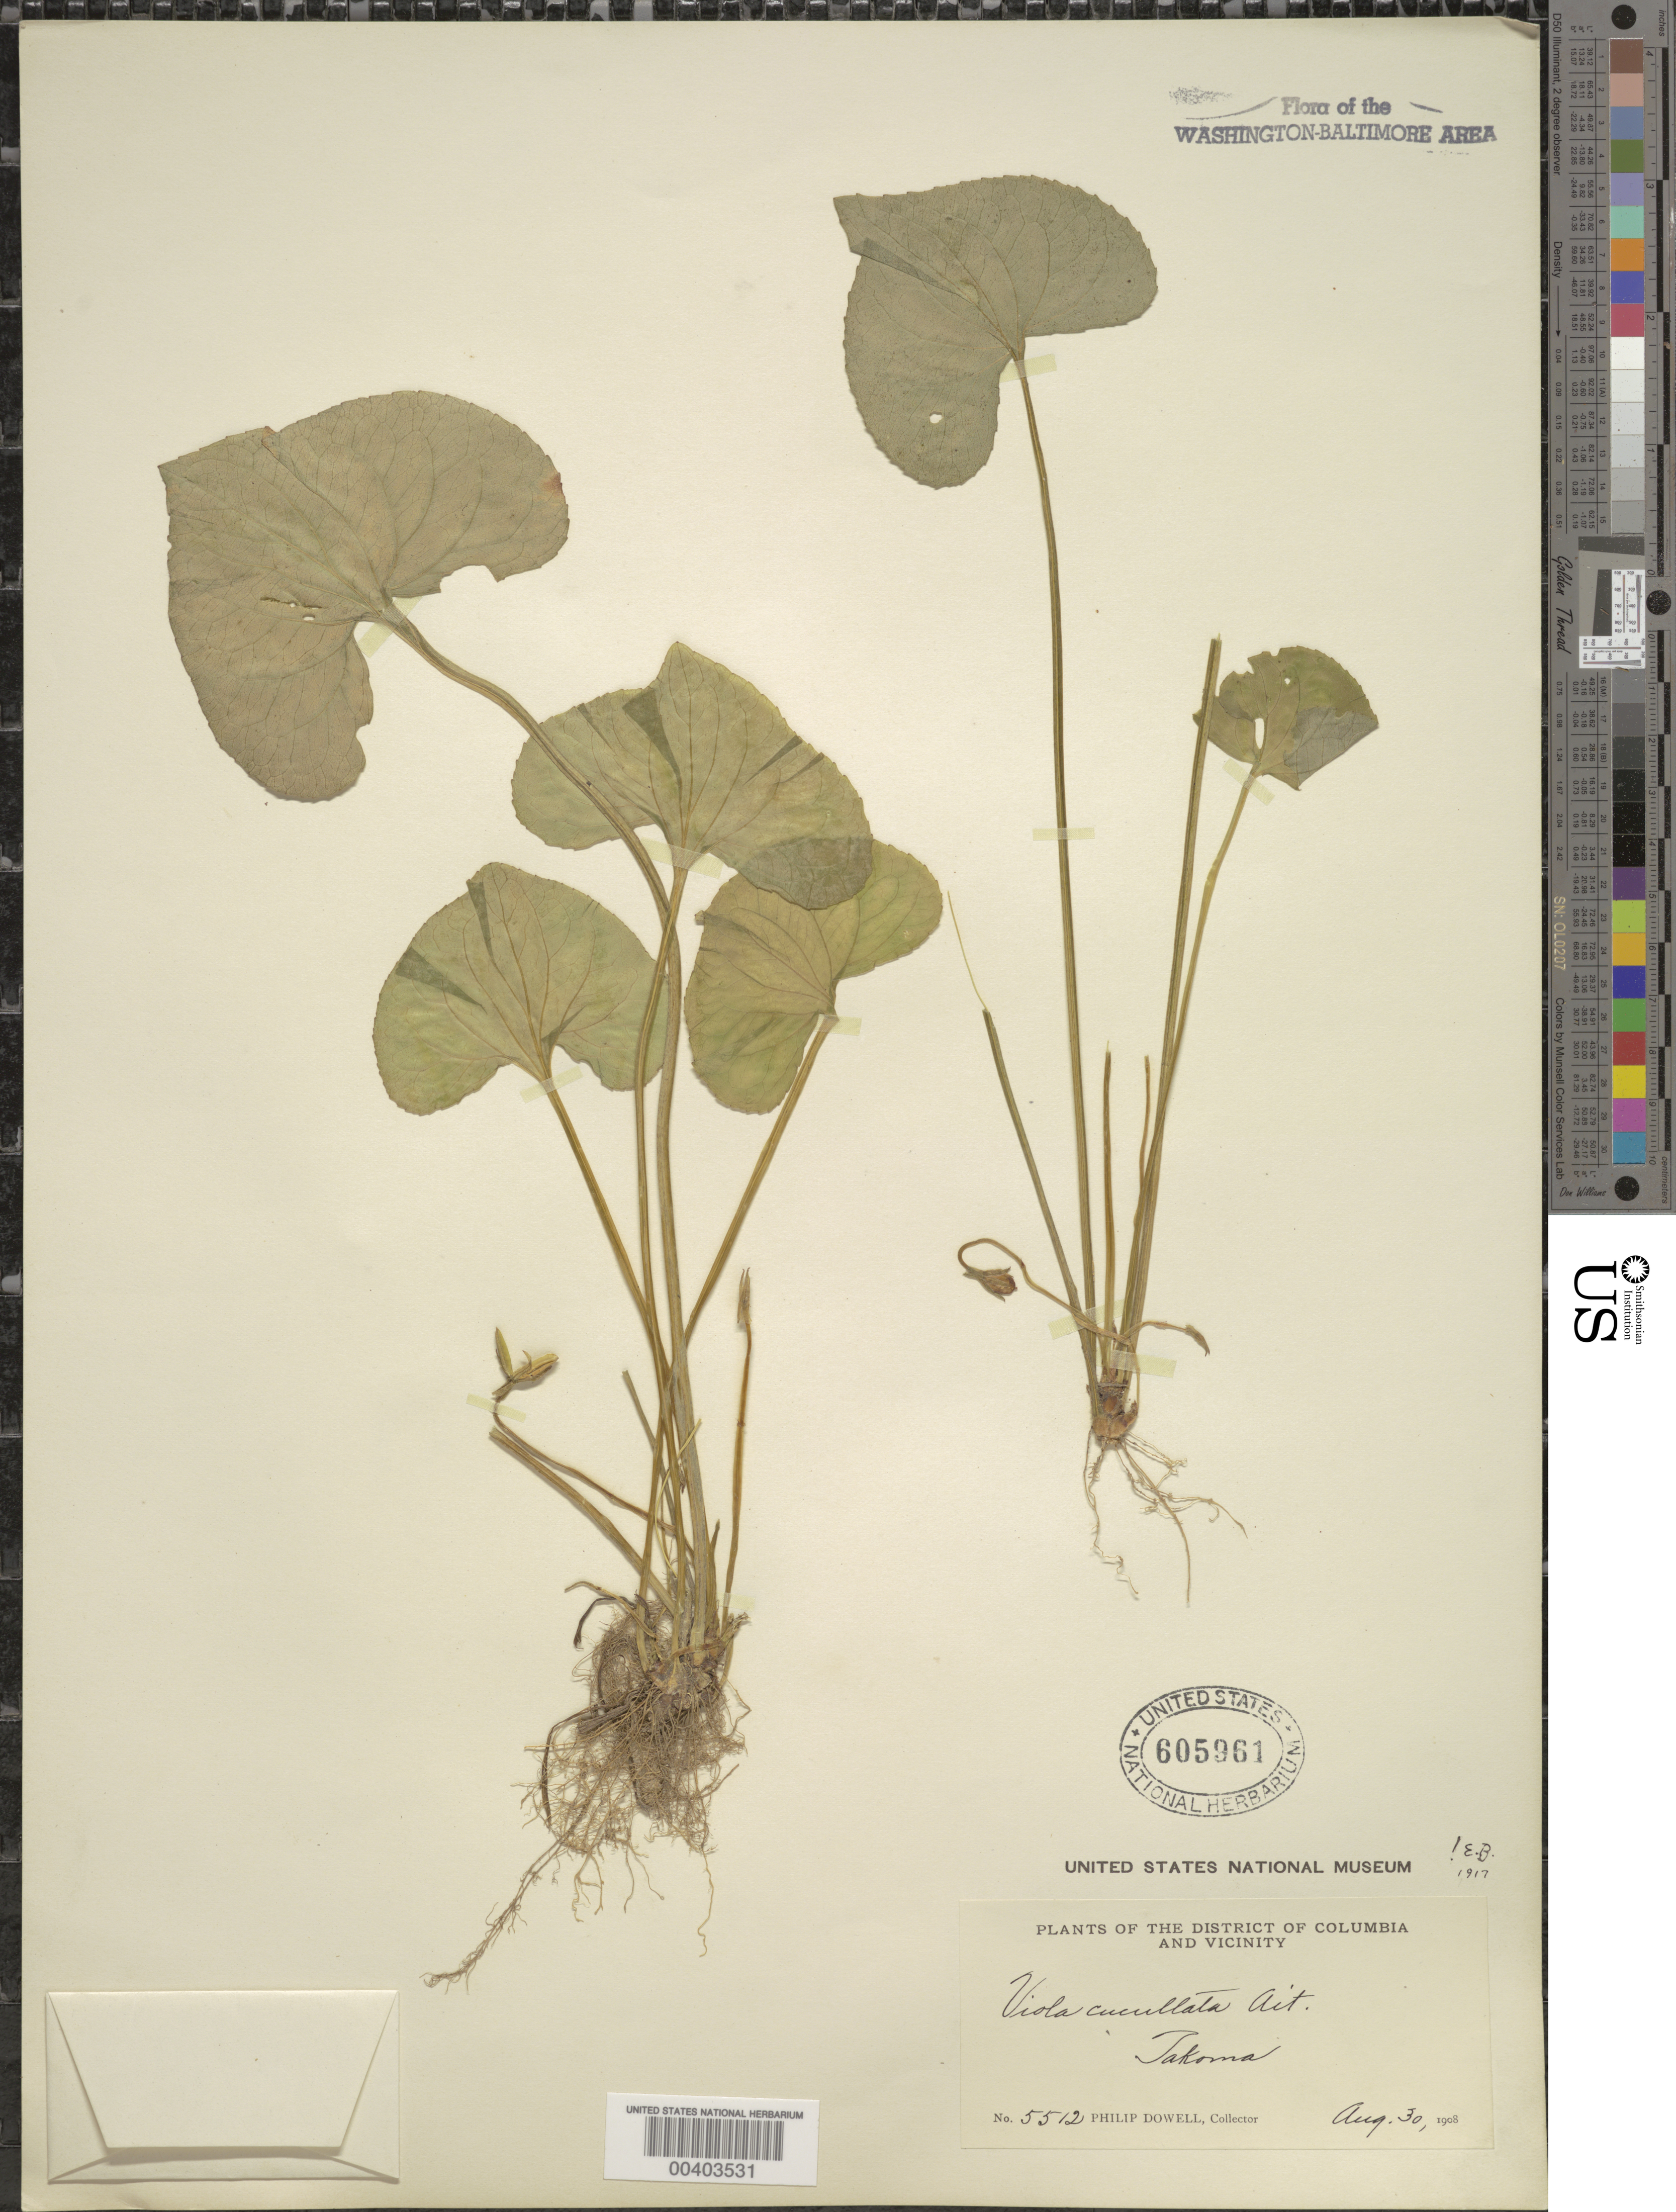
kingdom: Plantae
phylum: Tracheophyta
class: Magnoliopsida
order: Malpighiales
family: Violaceae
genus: Viola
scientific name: Viola cucullata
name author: Aiton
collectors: P. Dowell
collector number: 5512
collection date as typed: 30 Aug 1908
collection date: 1908-08-30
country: United States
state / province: District of Columbia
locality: Takoma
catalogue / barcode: US 605961